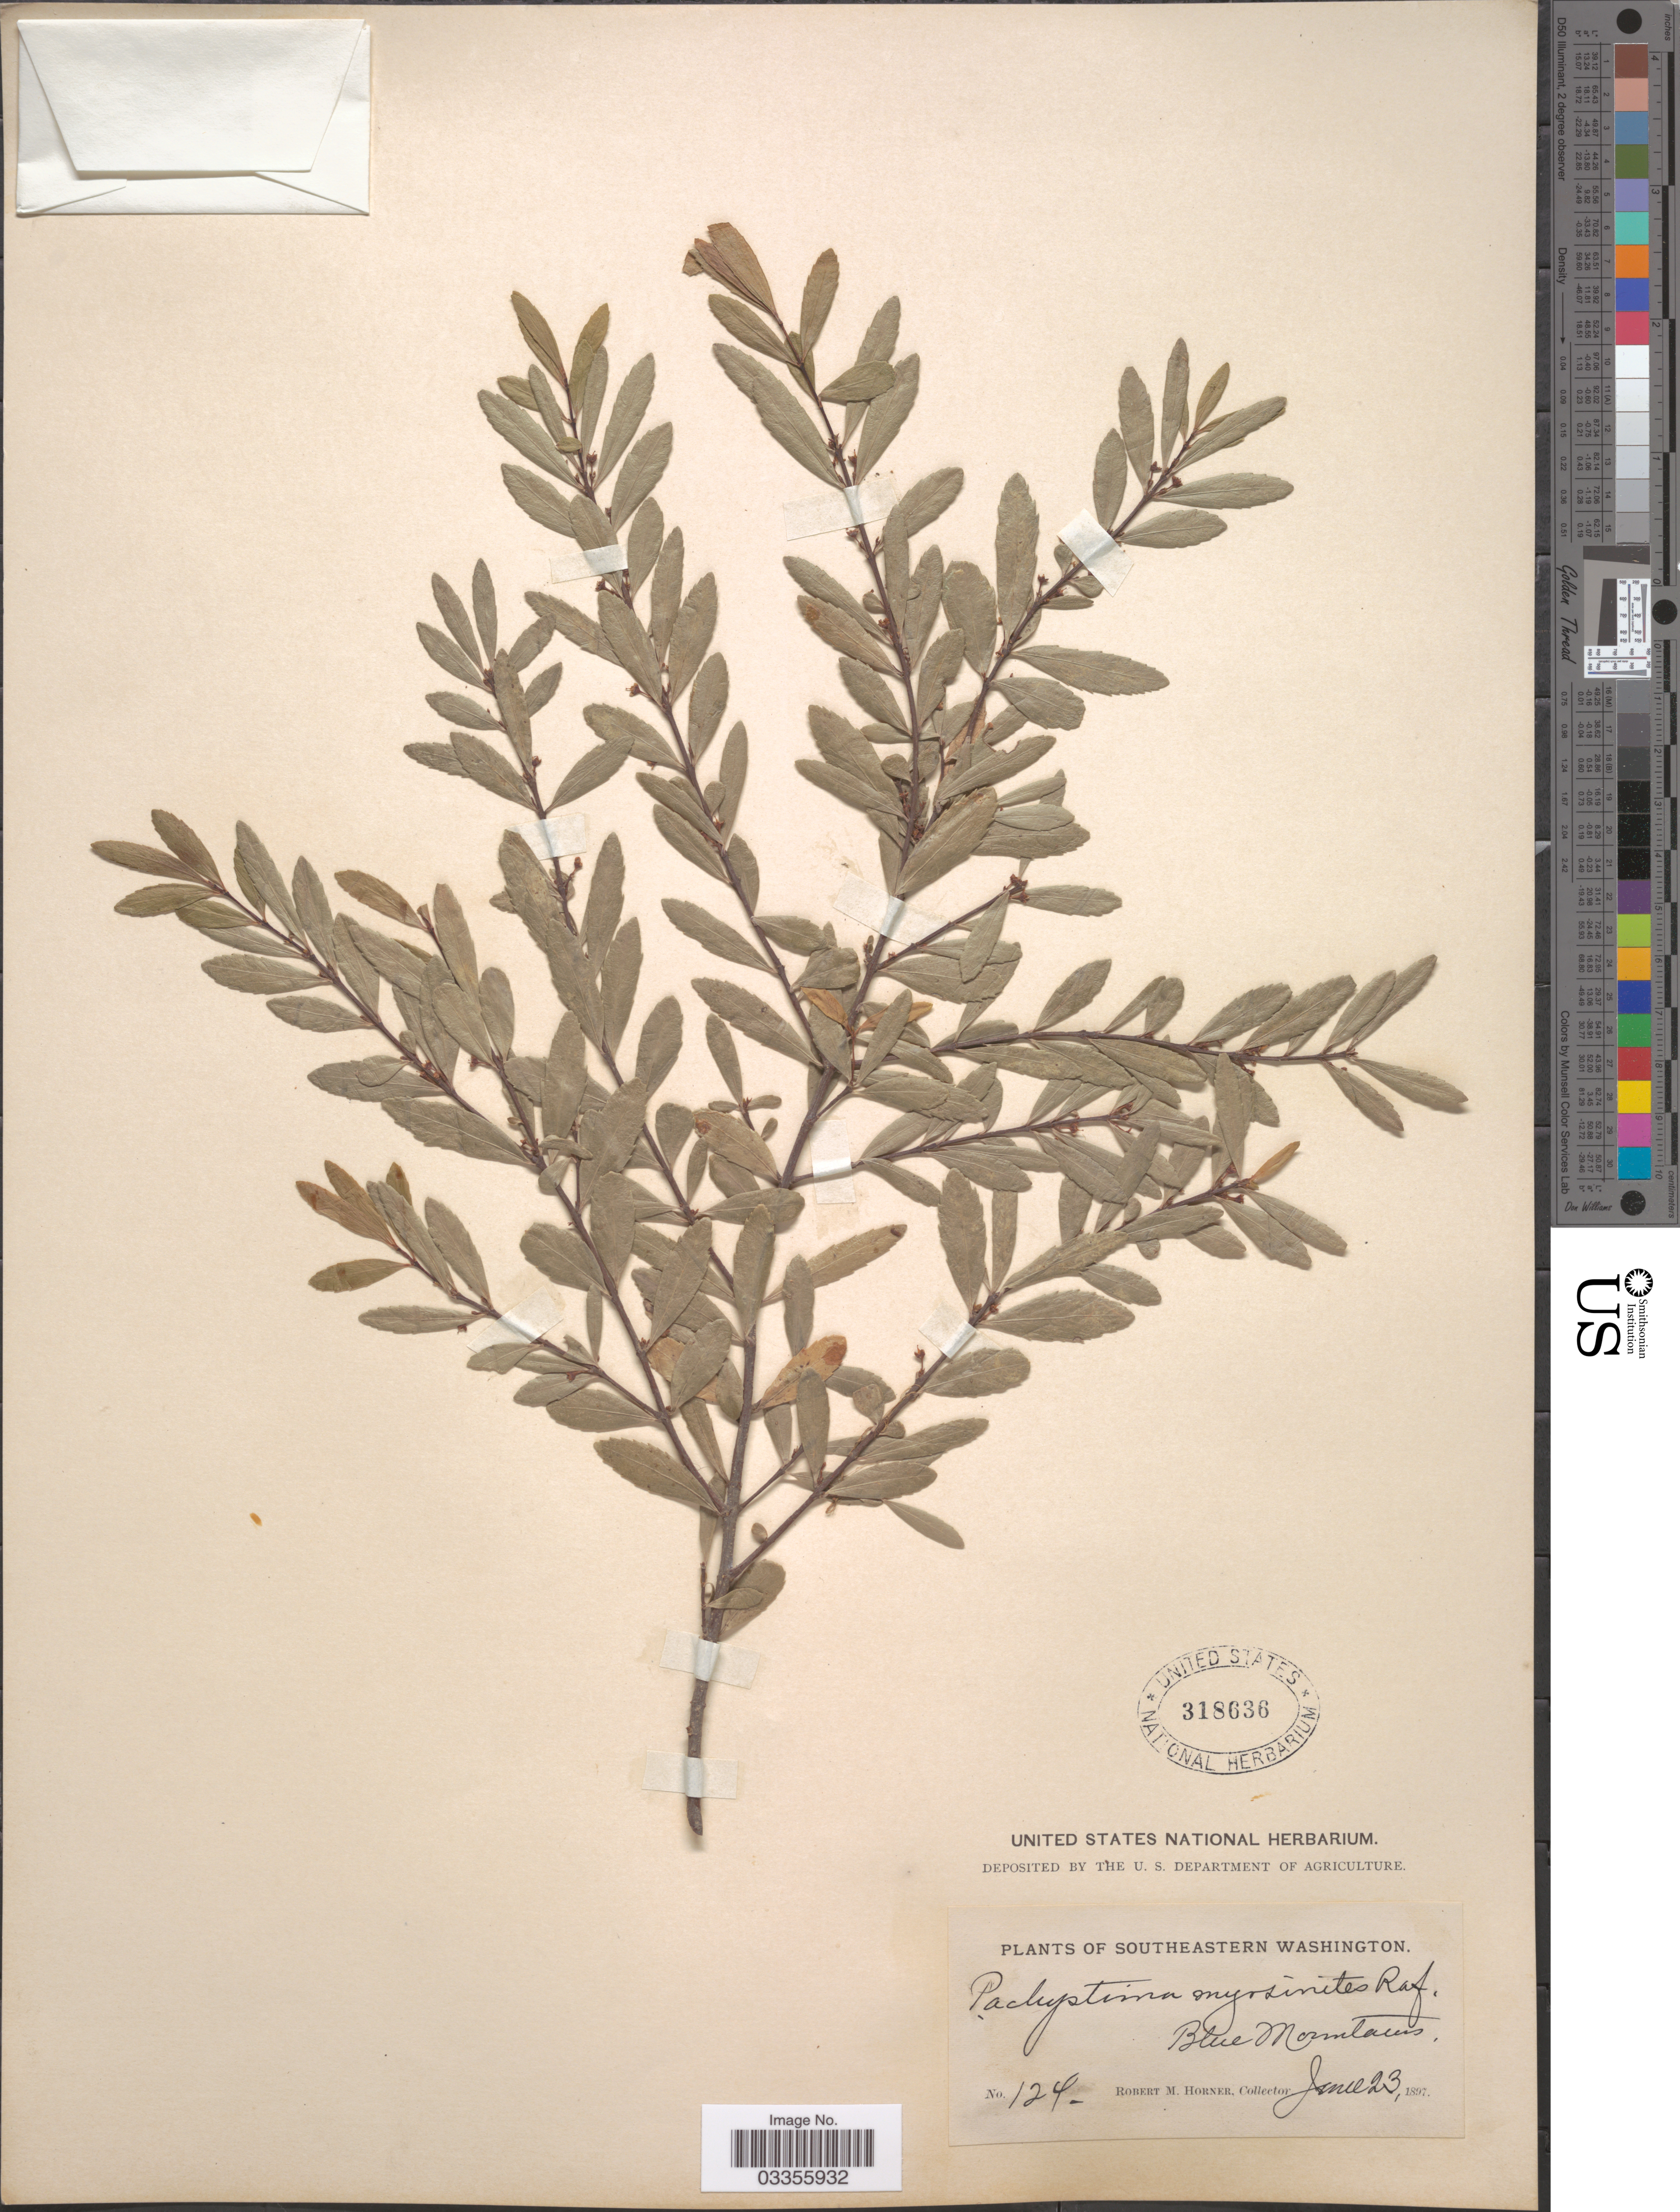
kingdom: Plantae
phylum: Tracheophyta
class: Magnoliopsida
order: Celastrales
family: Celastraceae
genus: Paxistima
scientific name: Paxistima myrsinites subsp. myrsinites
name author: (Pursh) Raf.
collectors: R. Horner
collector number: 124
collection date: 1897-06-23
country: United States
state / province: Washington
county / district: Clallam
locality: Southeastern Washington. Blue Mountains.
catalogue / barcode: US 318636